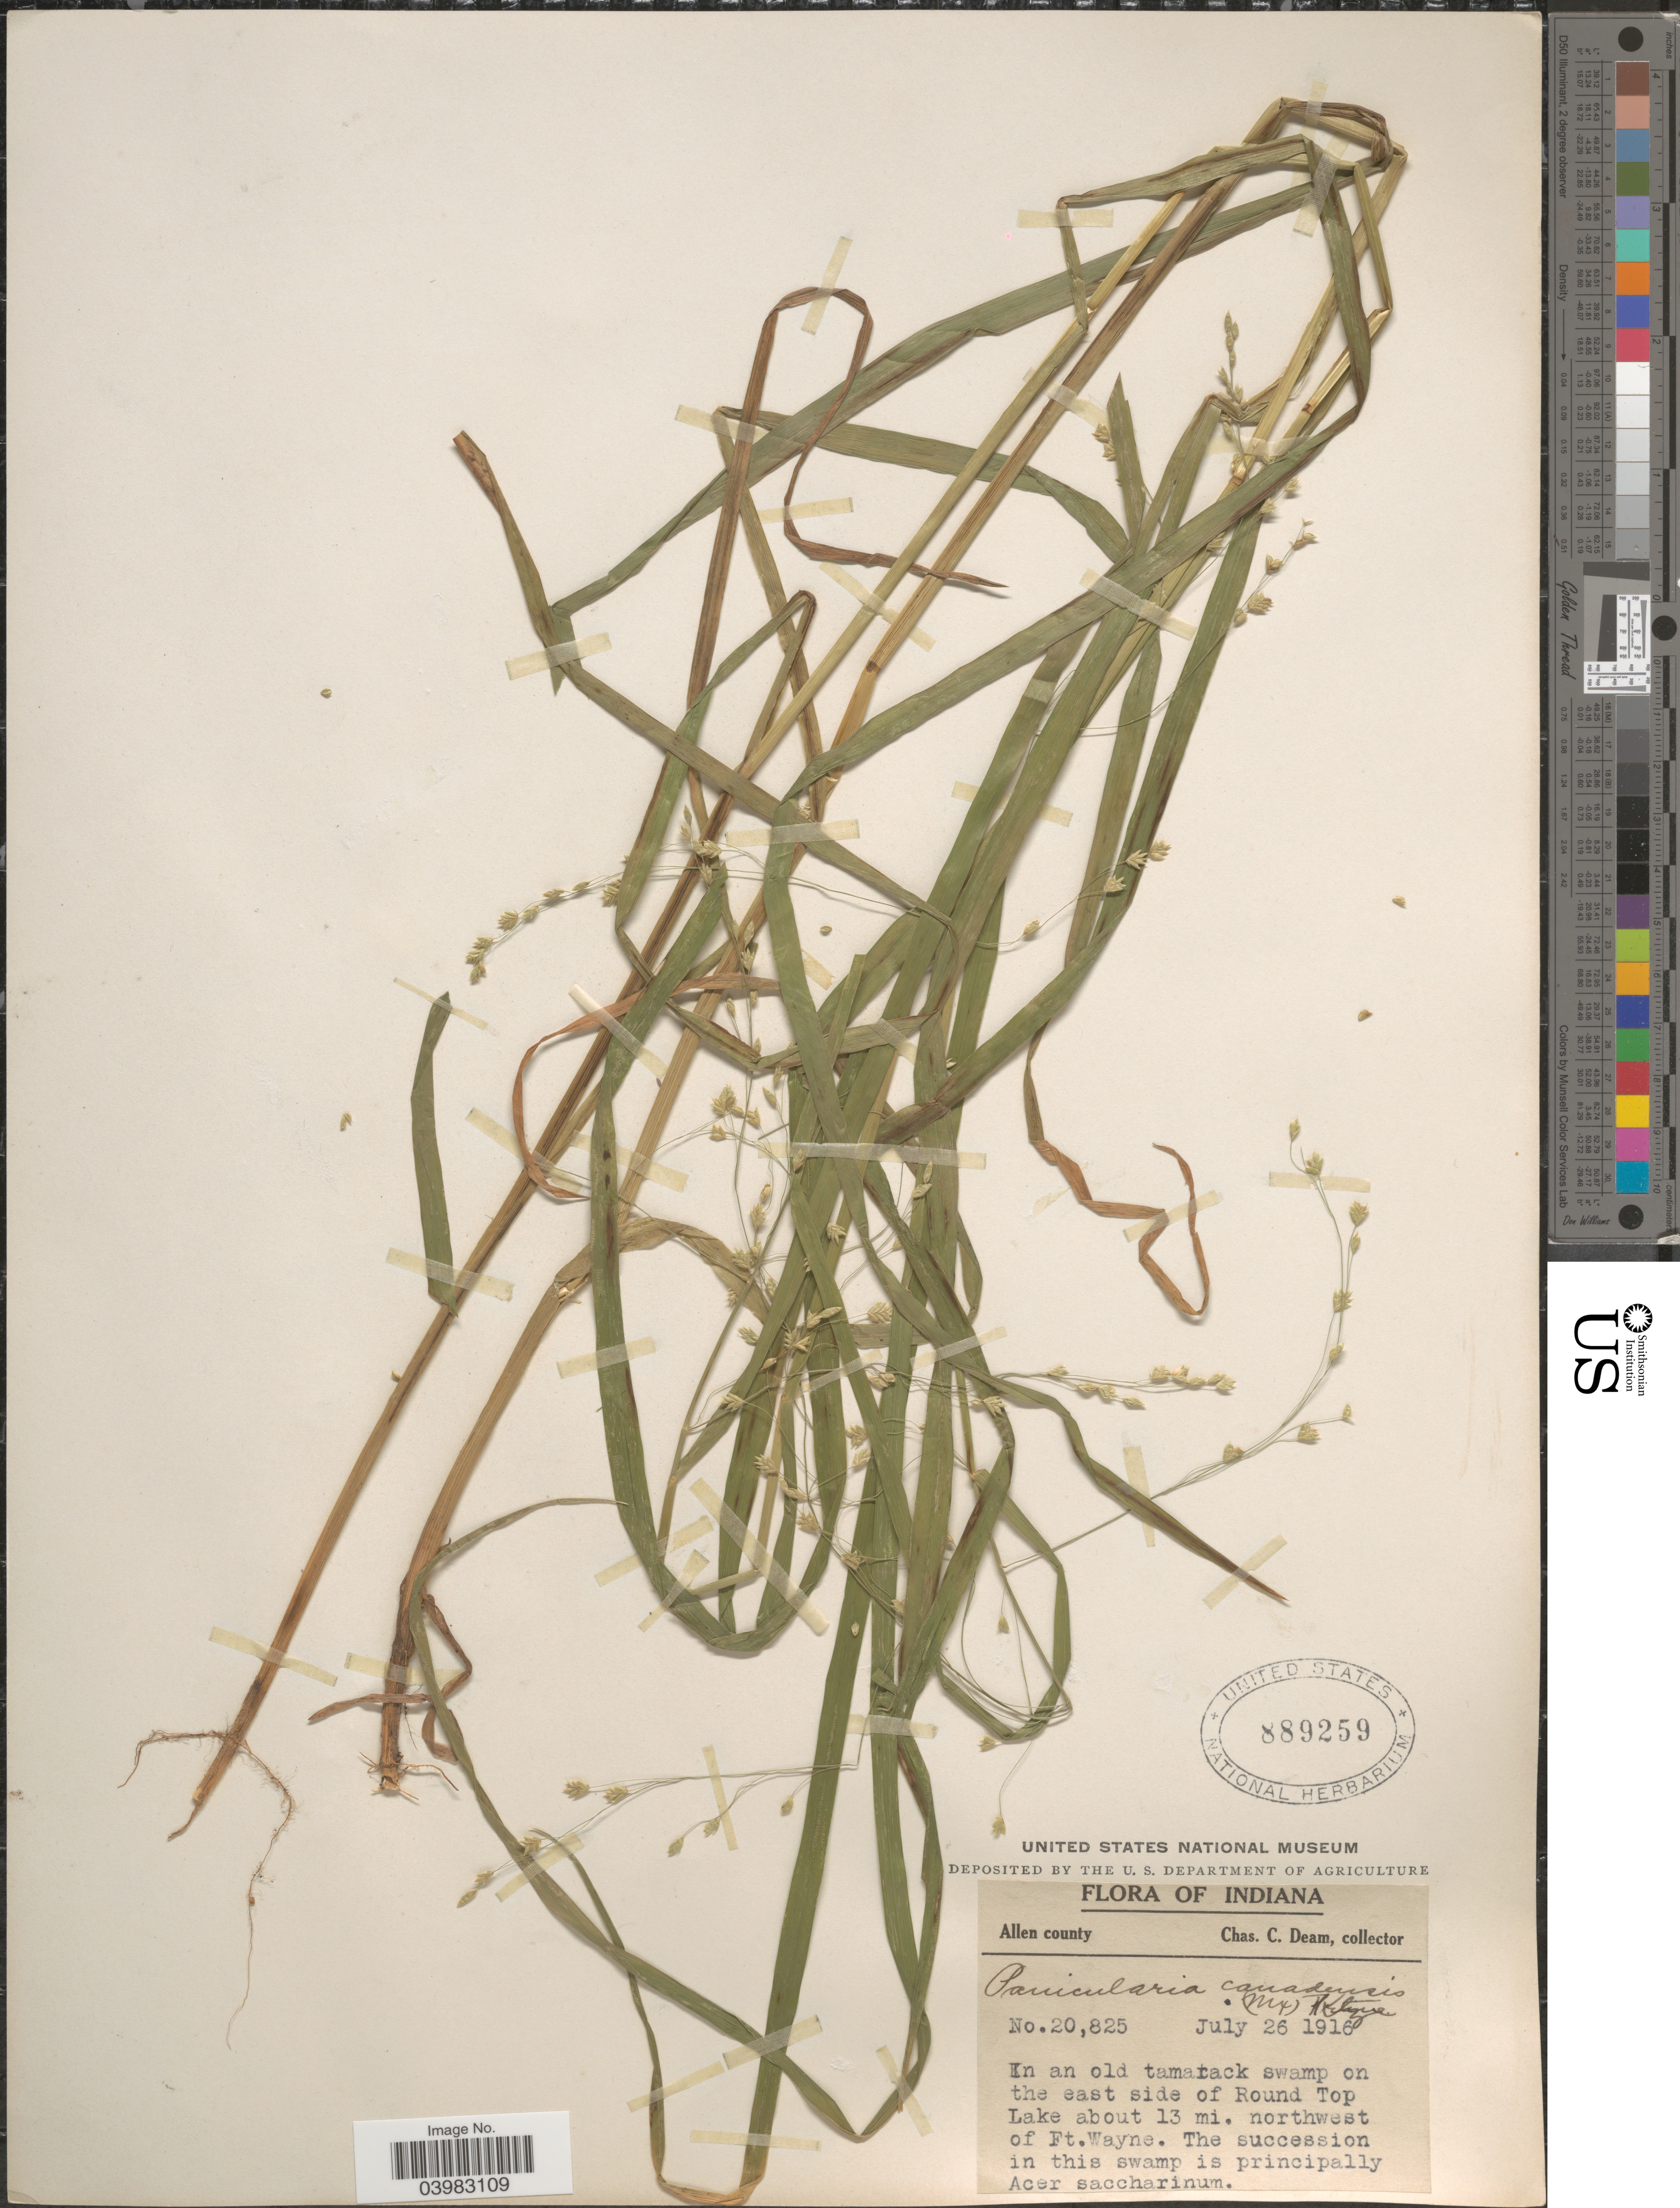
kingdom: Plantae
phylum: Tracheophyta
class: Liliopsida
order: Poales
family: Poaceae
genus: Glyceria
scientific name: Glyceria canadensis var. laxa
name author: (Scribn.) Hitchc.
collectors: C. C. Deam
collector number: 20825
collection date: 1916-07-26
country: United States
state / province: Indiana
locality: Allen County. In an old tamarack swamp on the east side of Round Top Lake about 13 mi. northwest of Ft. Wayne.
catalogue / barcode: US 889259